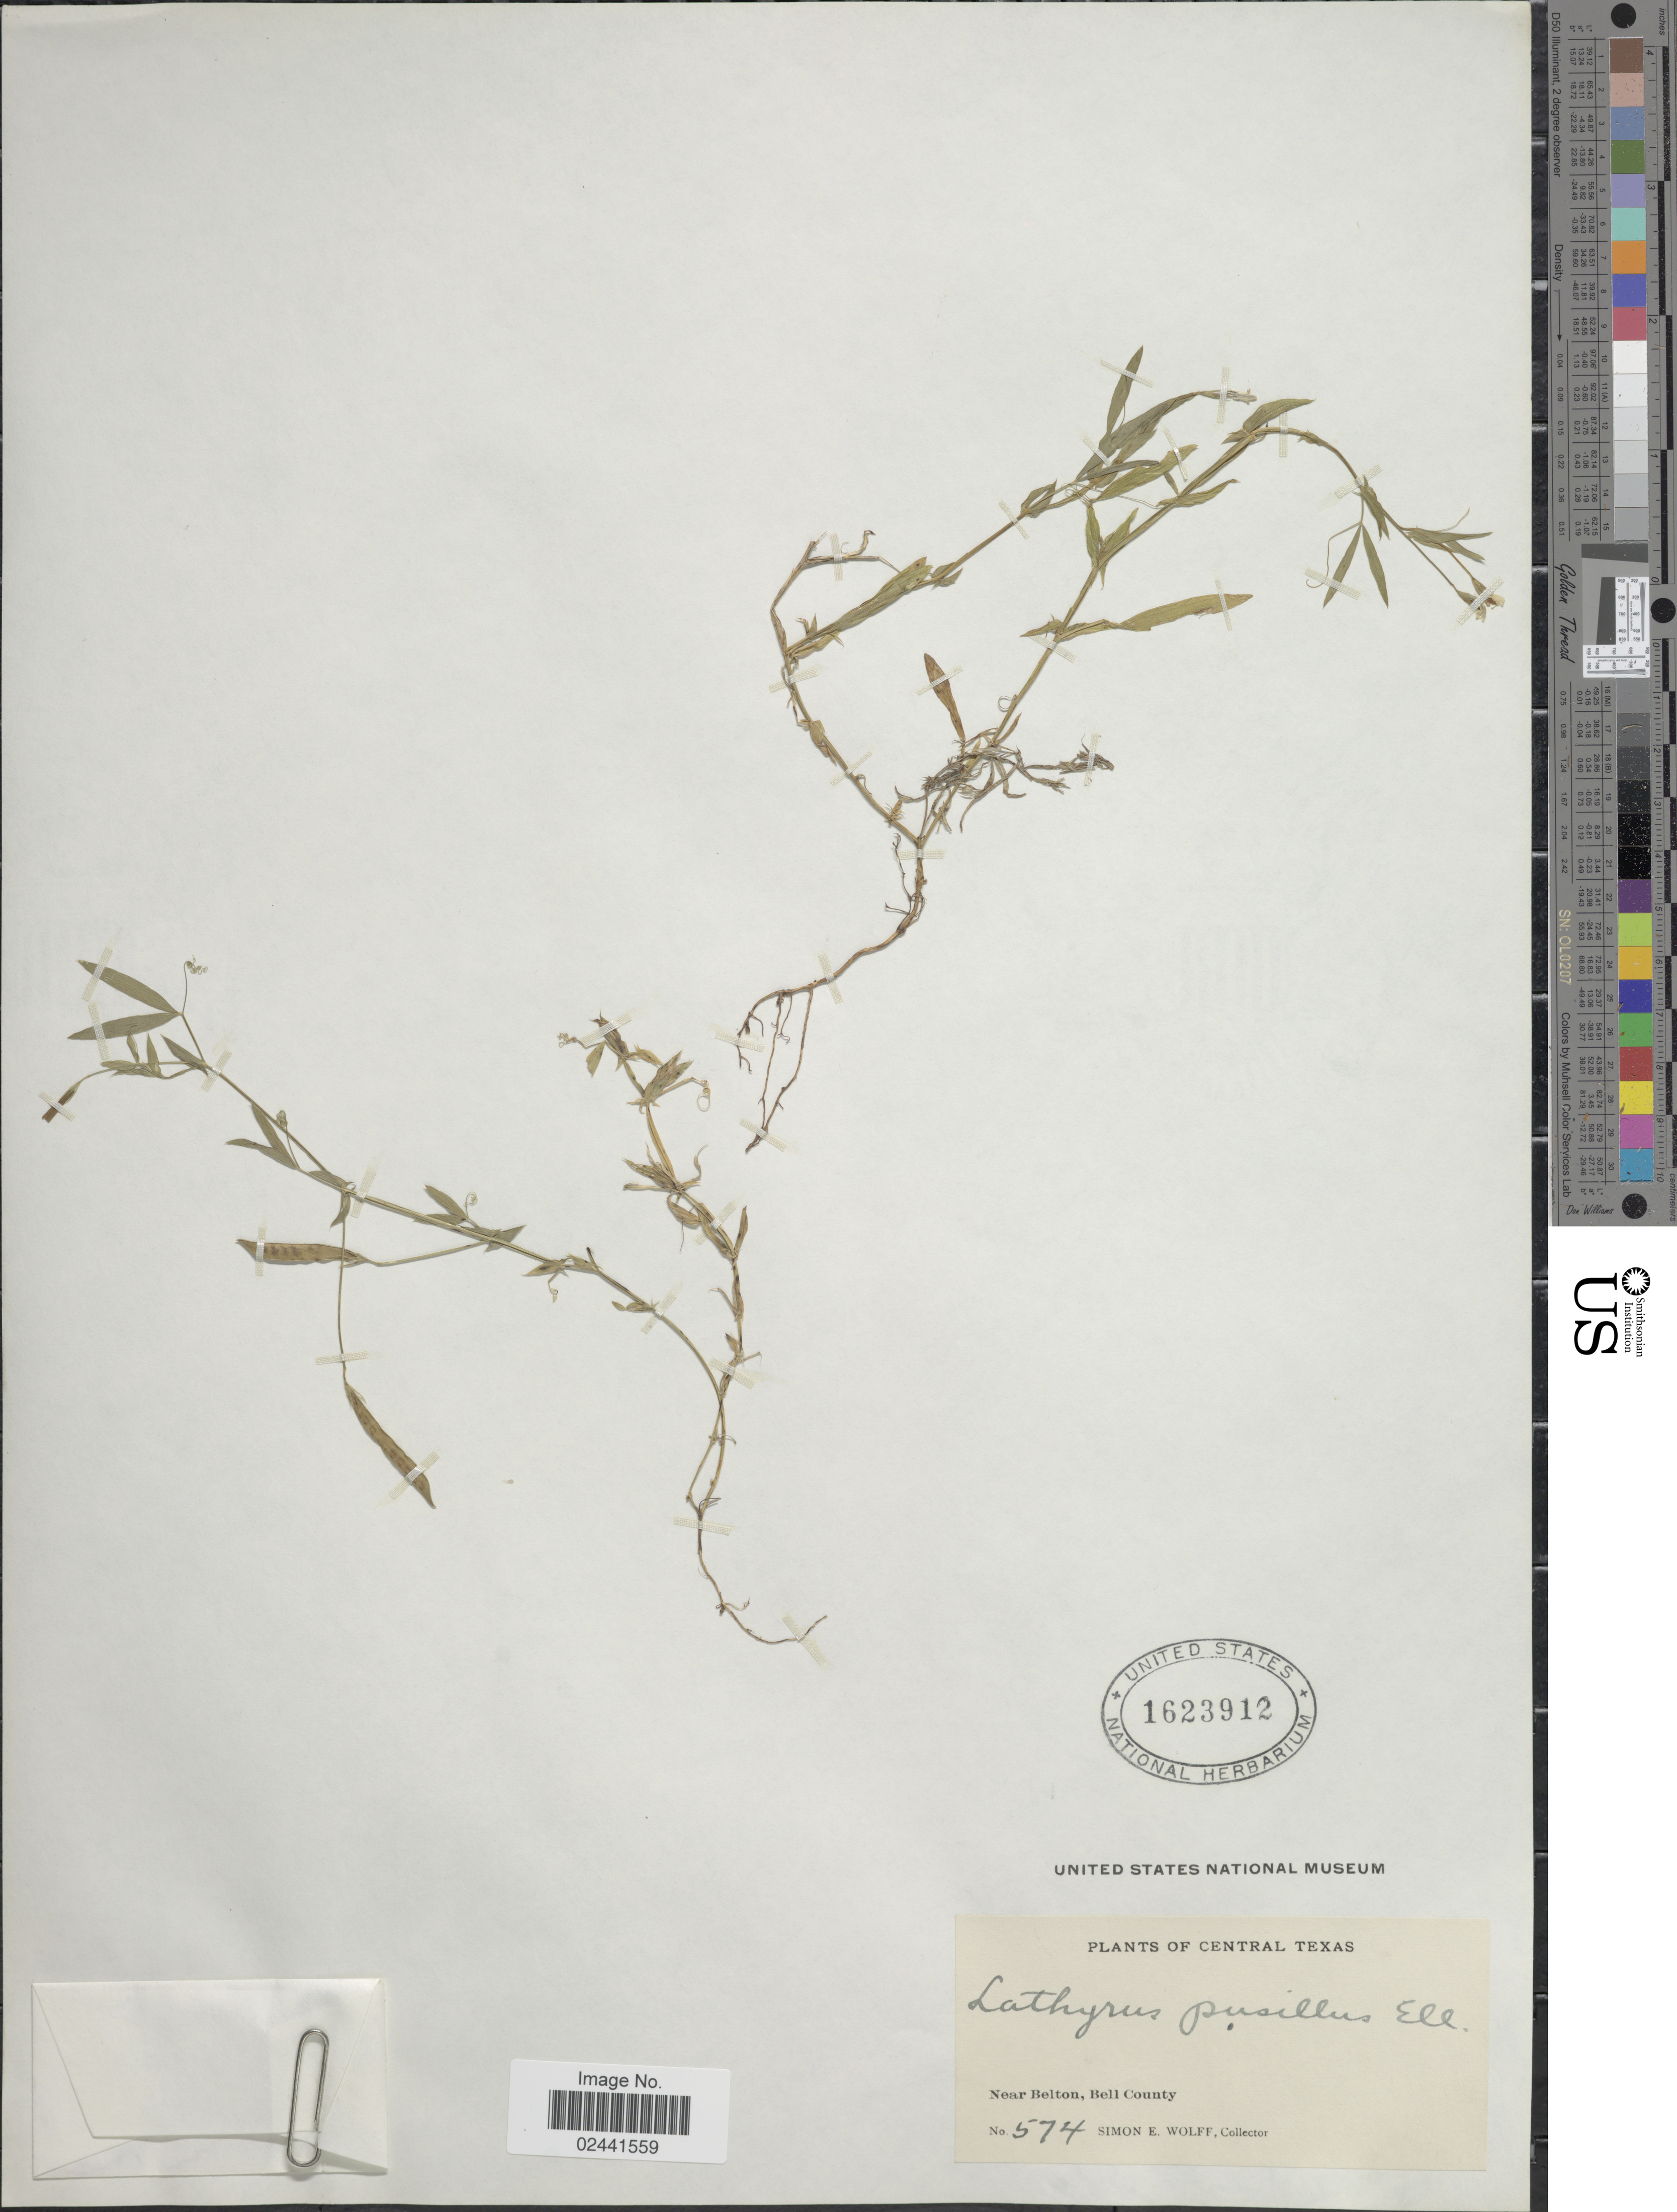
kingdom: Plantae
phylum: Tracheophyta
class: Magnoliopsida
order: Fabales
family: Fabaceae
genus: Lathyrus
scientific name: Lathyrus pusillus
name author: Elliott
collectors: S. E. Wolff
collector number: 574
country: United States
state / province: Texas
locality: Central Texas, Near Belton, Bell County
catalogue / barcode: US 1623912